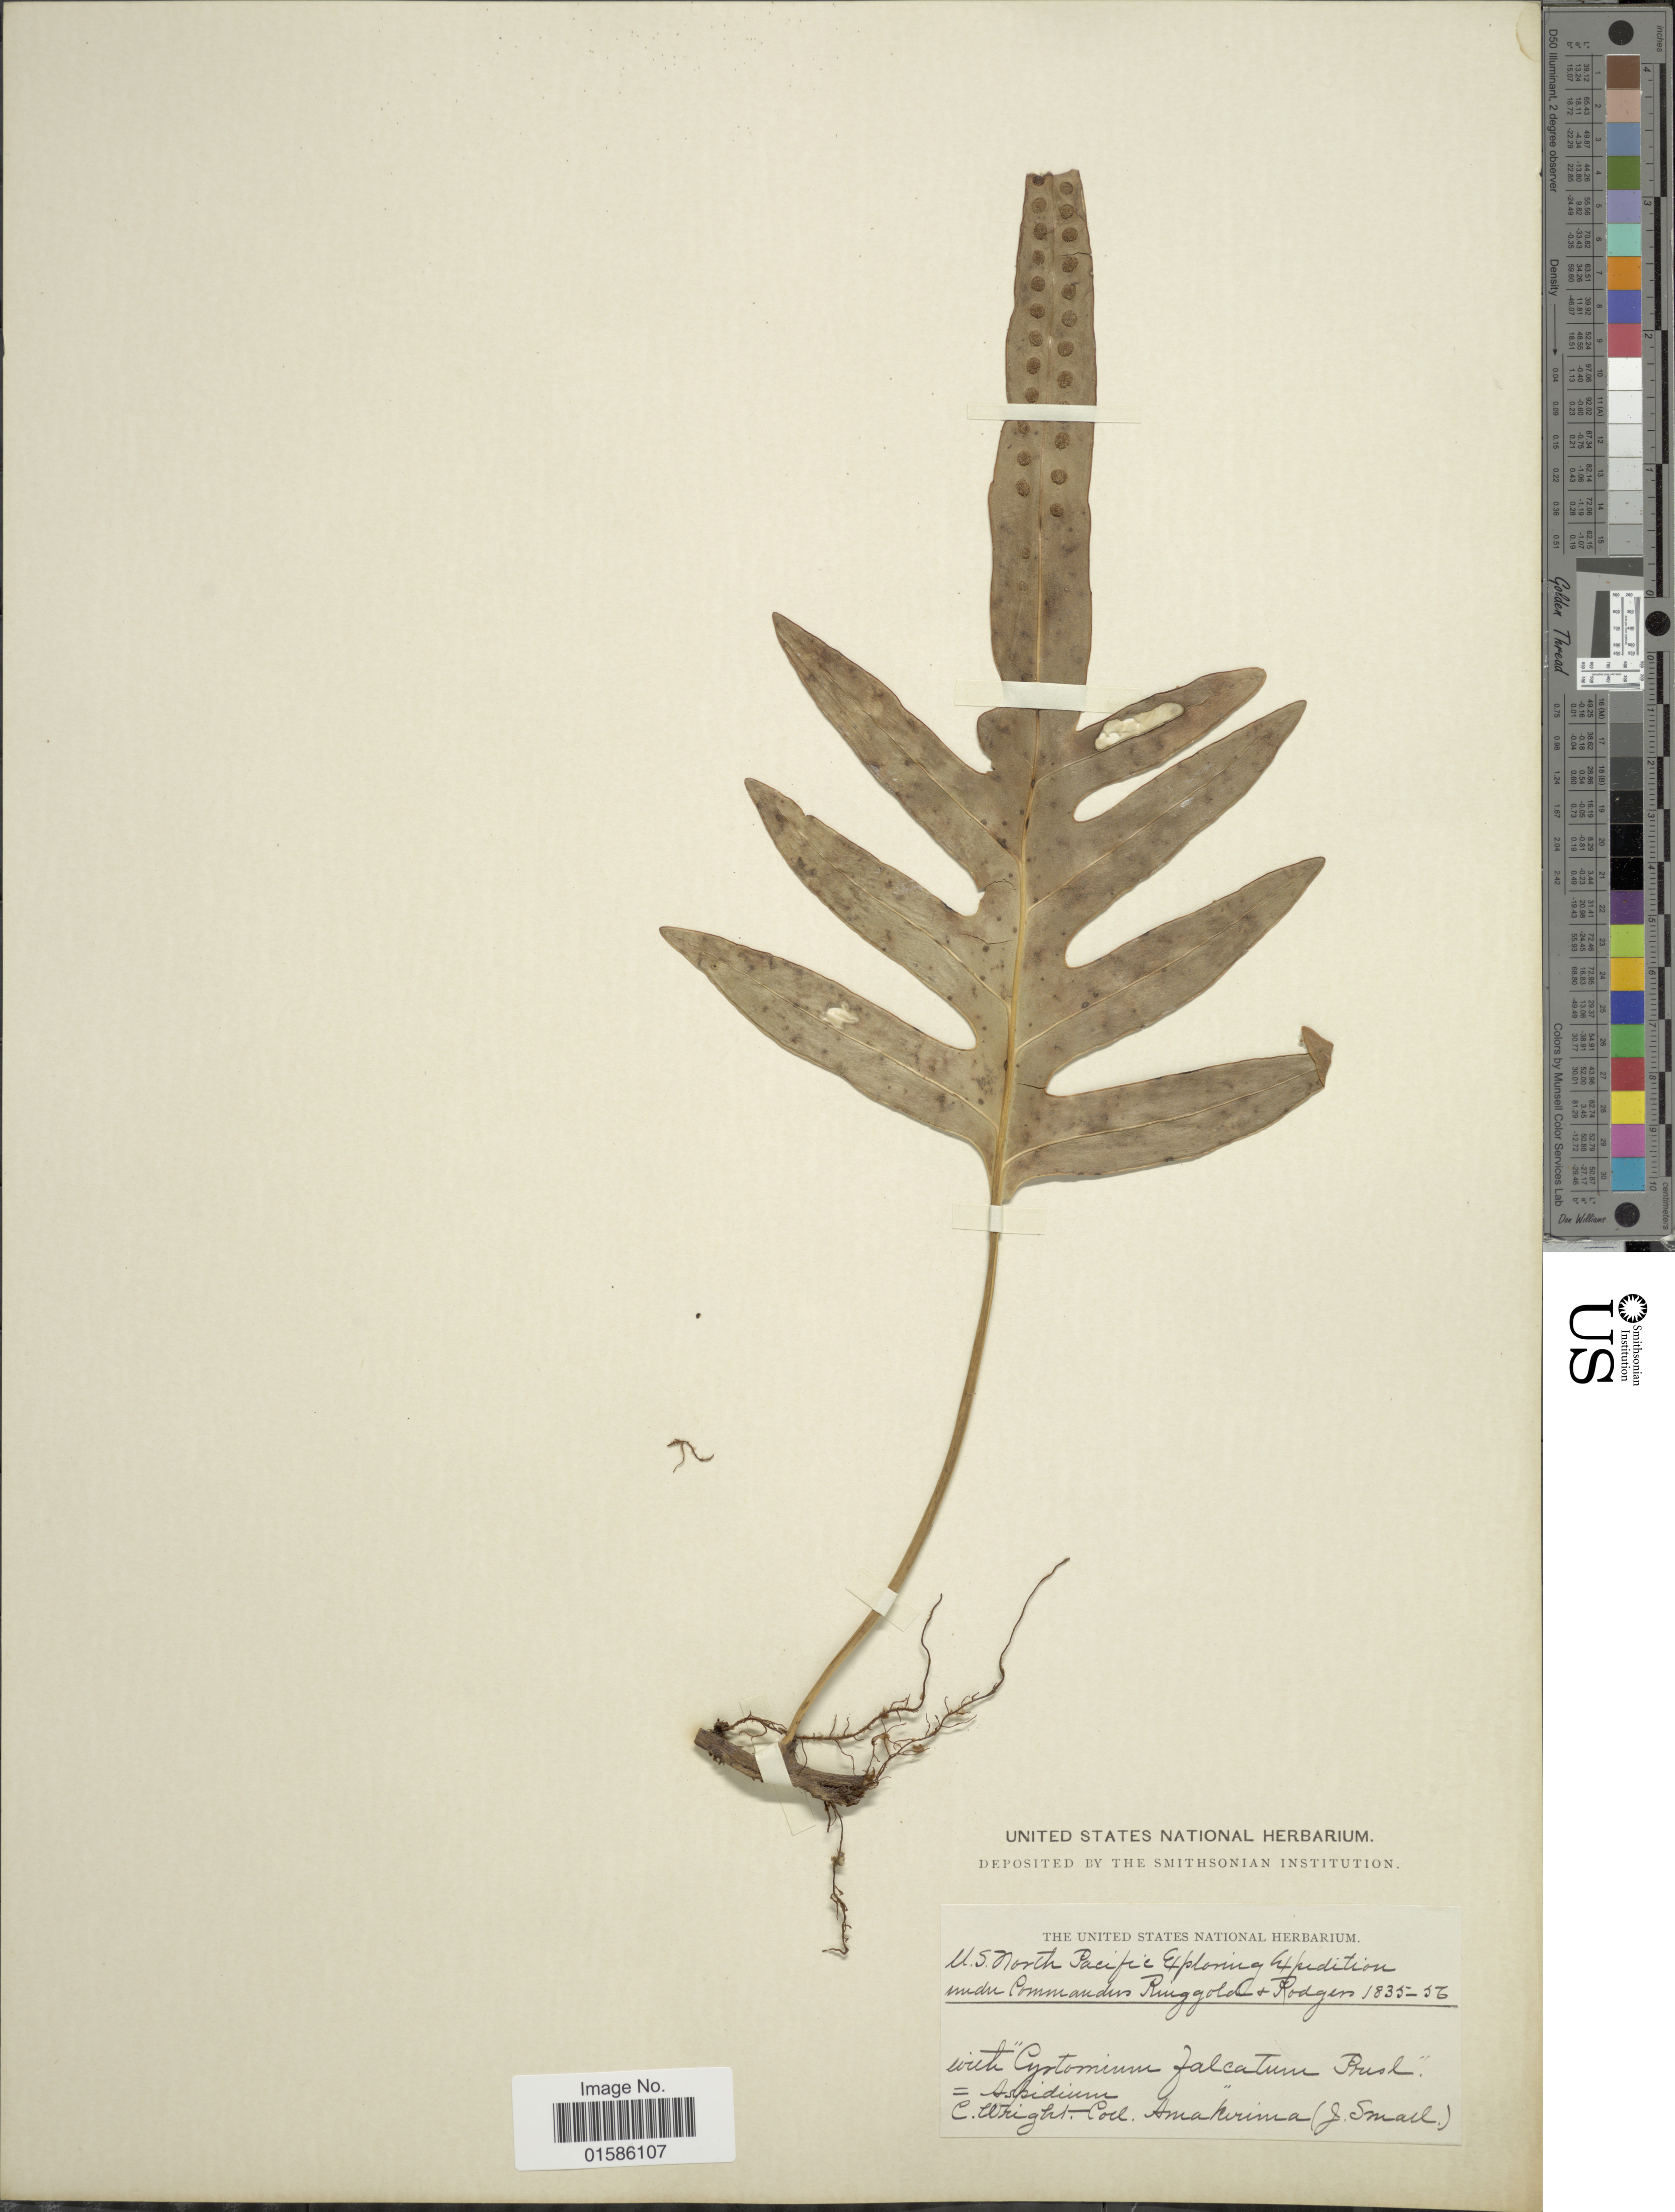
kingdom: Plantae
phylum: Tracheophyta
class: Polypodiopsida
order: Polypodiales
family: Polypodiaceae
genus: Microsorum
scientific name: Microsorum scolopendria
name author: (Burm. f.) Copel.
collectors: C. Wright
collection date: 1853/1856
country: Japan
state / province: Okinawa